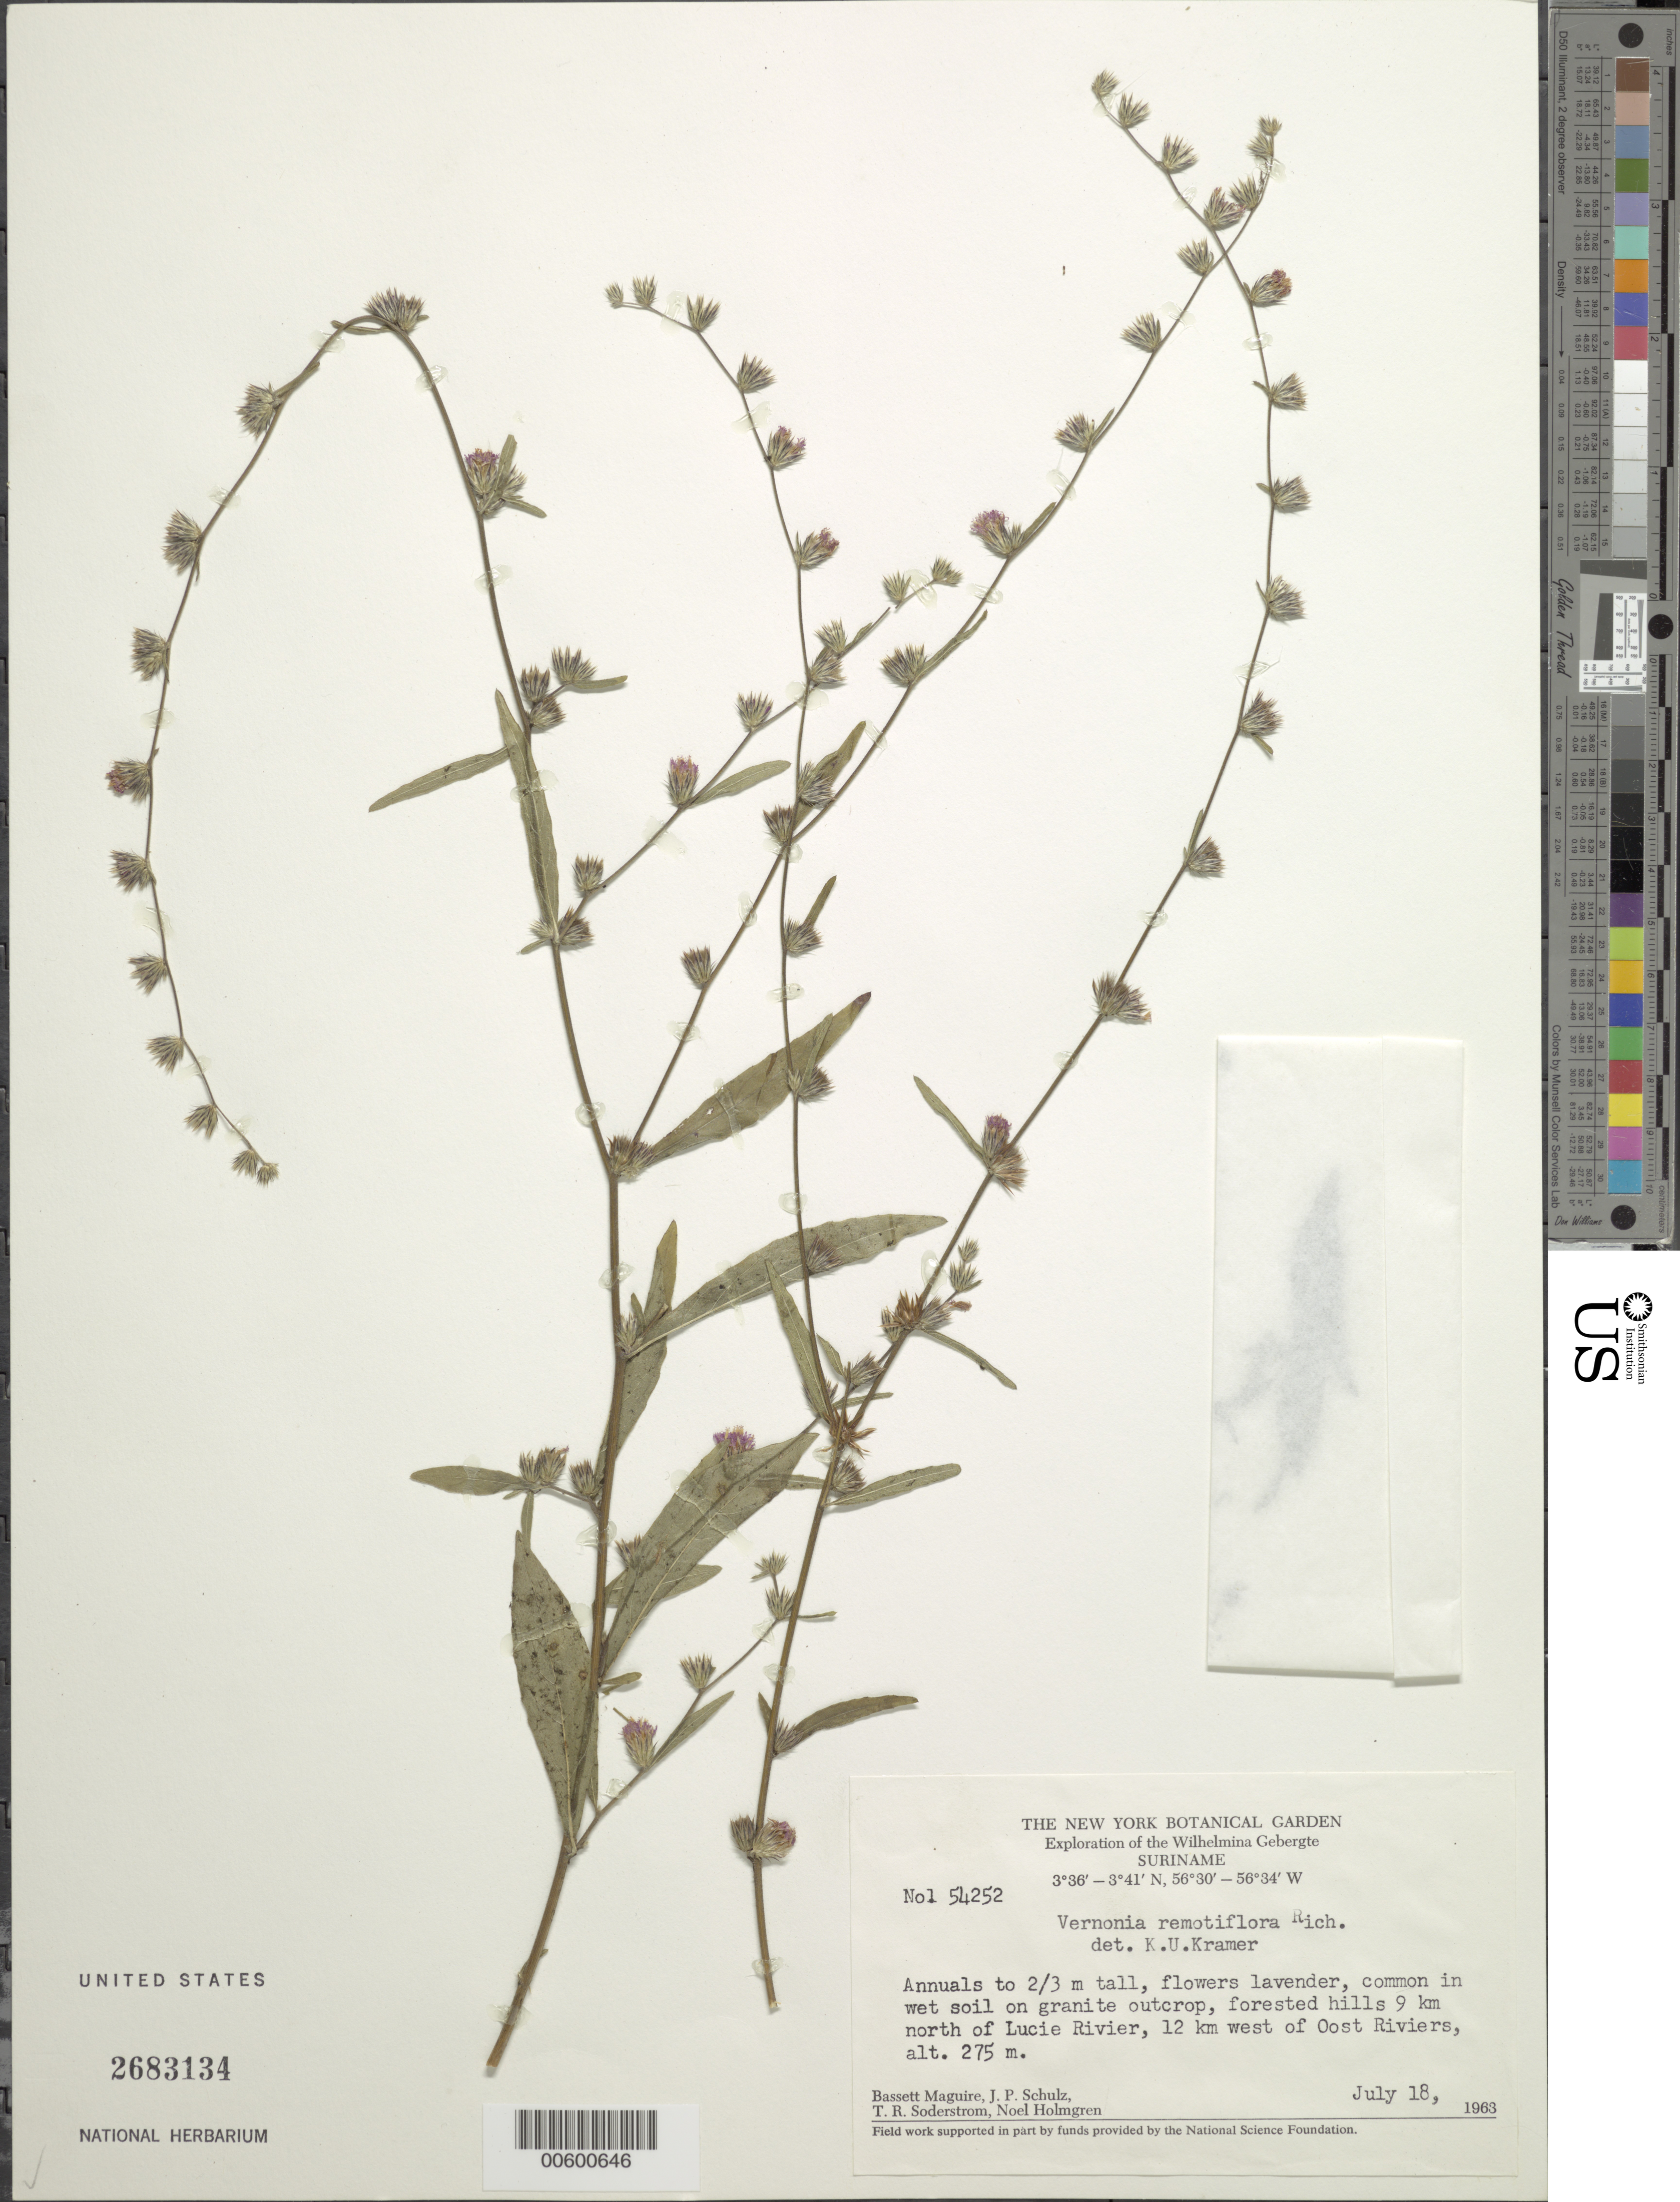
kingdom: Plantae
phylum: Tracheophyta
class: Magnoliopsida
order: Asterales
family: Asteraceae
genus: Lepidaploa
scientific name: Lepidaploa remotiflora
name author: (Rich.) H. Rob.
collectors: B. Maguire, J. P. Schulz, T. R. Soderstrom & N. H. Holmgren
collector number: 54252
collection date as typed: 18-Jul-63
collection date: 1963-07-18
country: Suriname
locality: Lucie R., 9 km N of and 12 km W of Oost R., Wilhelmina Gebergte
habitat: Forested hills. Wet soil on granite outcrop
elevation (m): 275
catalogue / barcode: US 2683134